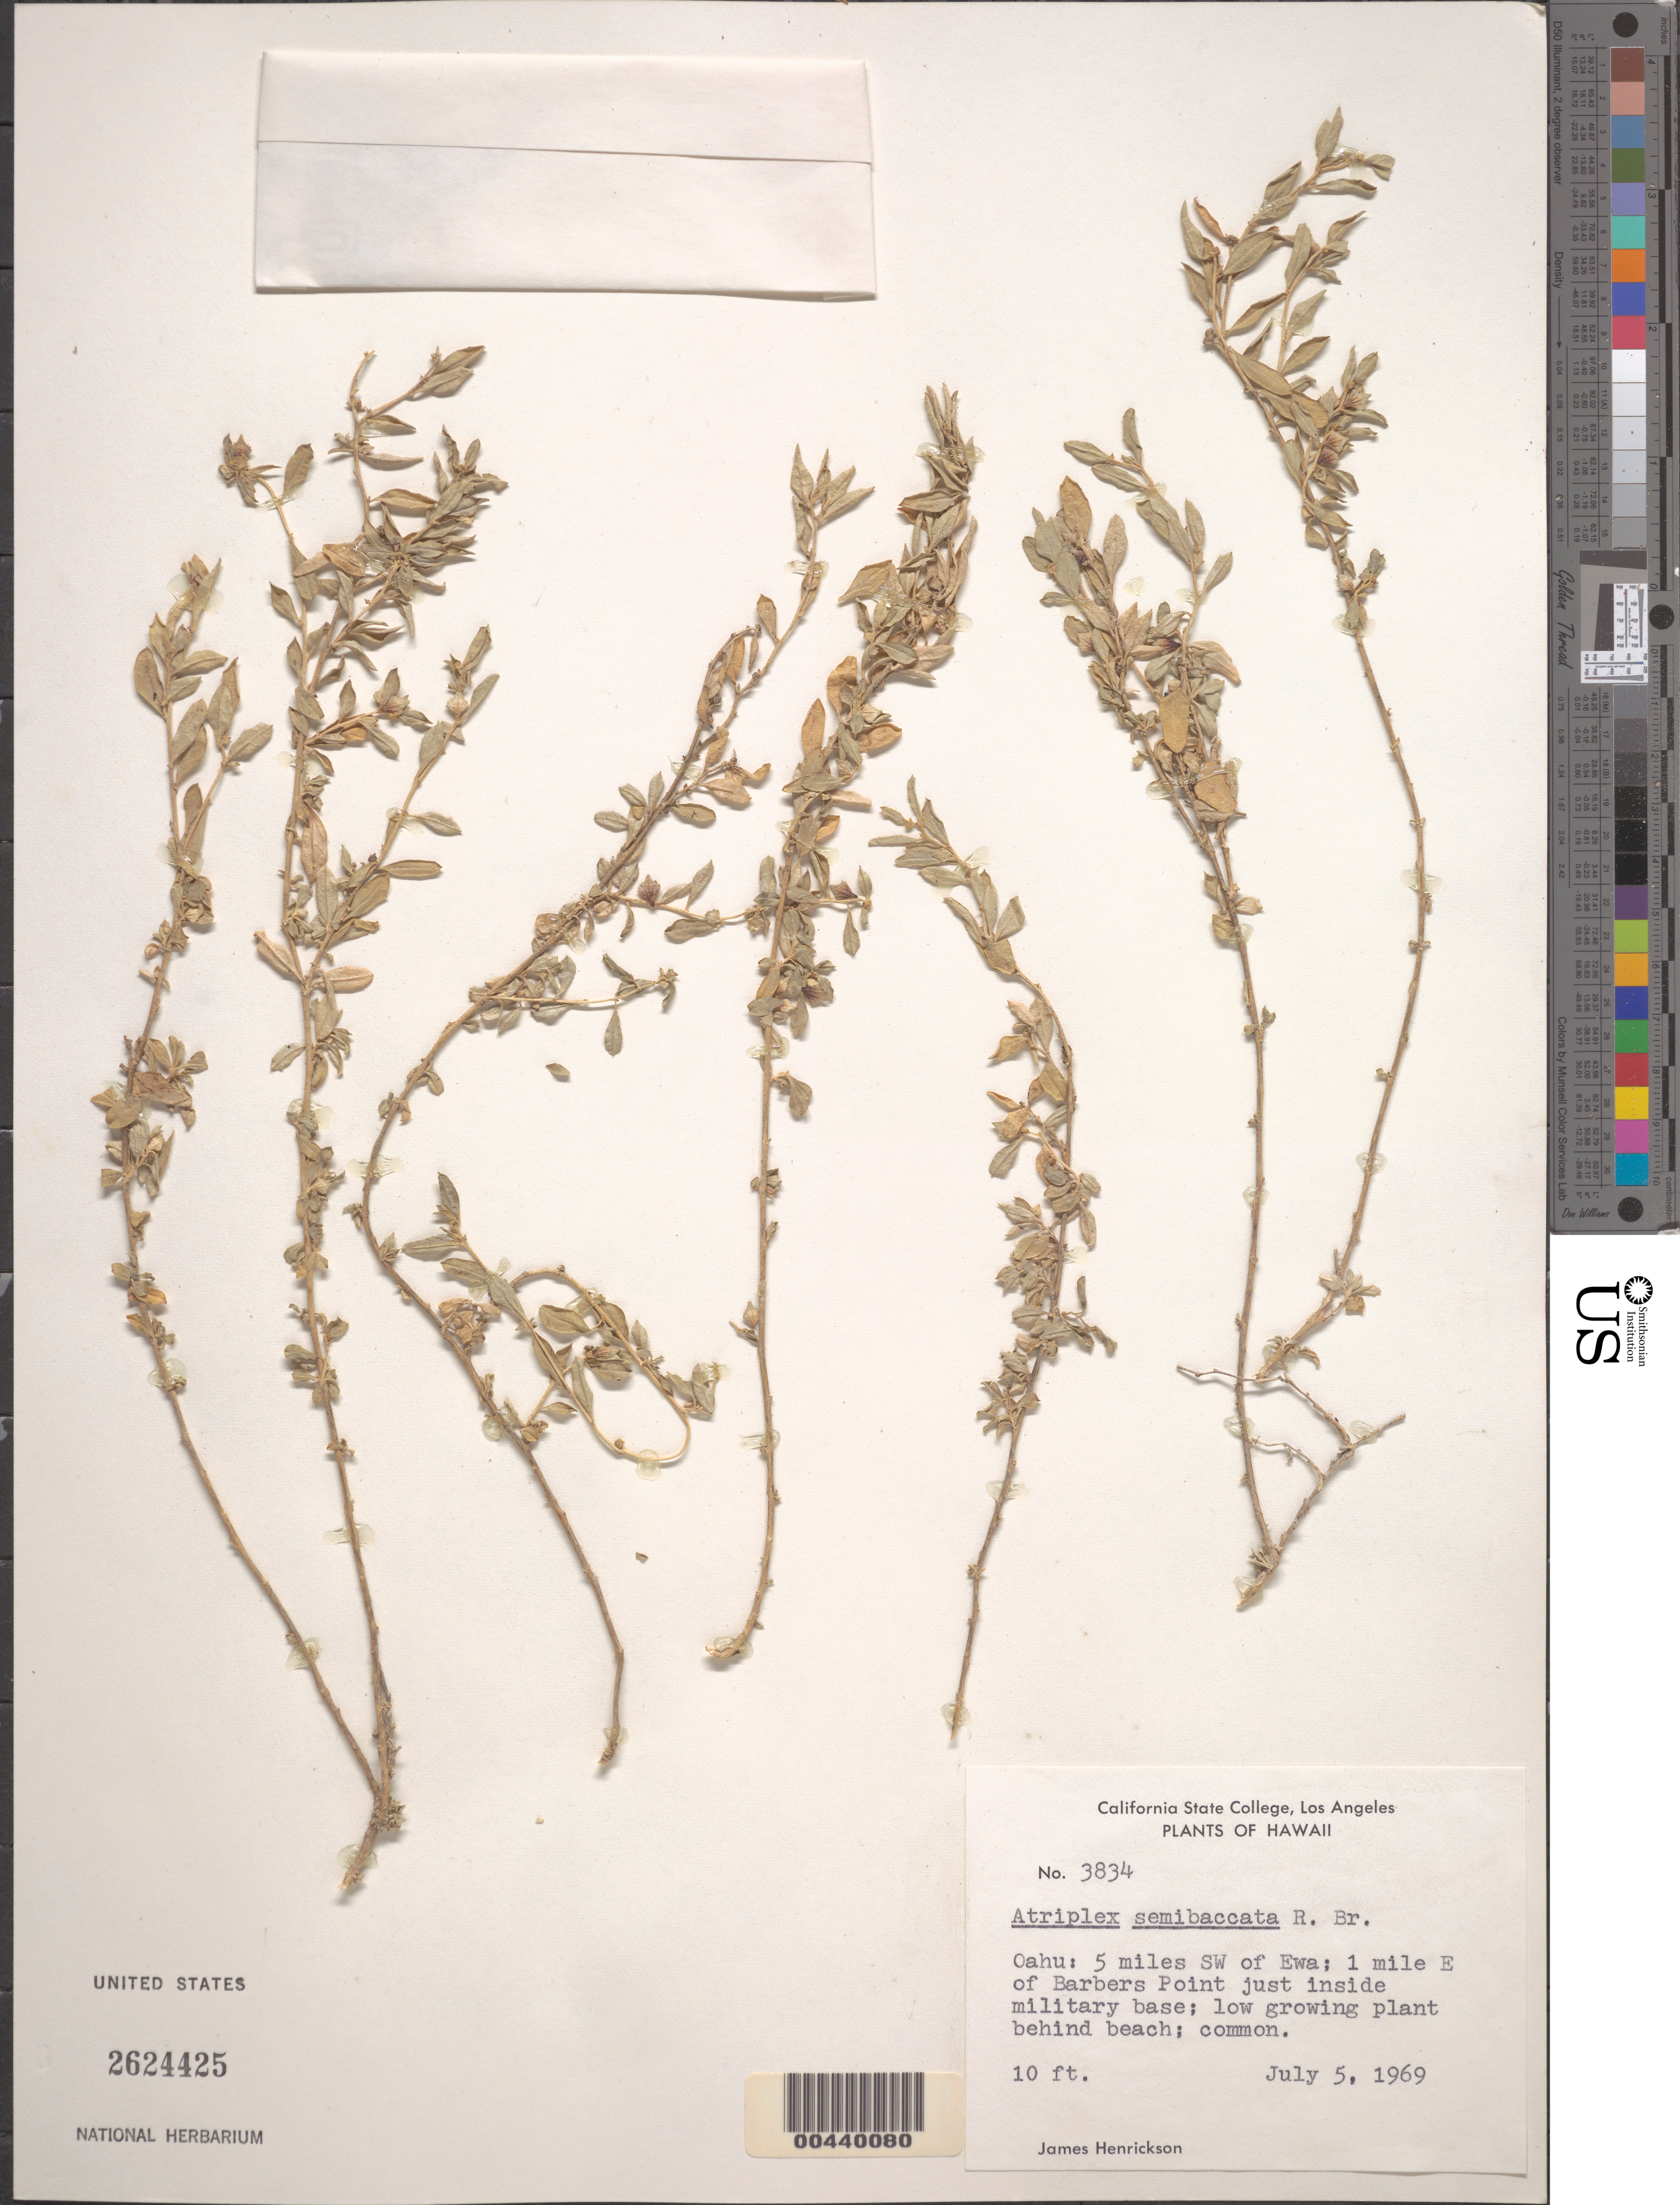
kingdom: Plantae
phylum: Tracheophyta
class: Magnoliopsida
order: Caryophyllales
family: Amaranthaceae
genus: Atriplex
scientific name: Atriplex semibaccata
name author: R. Br.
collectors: J. S. Henrickson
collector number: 3834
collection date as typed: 5 Jul 1969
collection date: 1969-07-05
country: United States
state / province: Hawaii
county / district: Honolulu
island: Oahu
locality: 5 mi SW of Ewa, 1 mi E of Barber's Point just inside military base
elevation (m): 3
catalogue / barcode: US 2624425